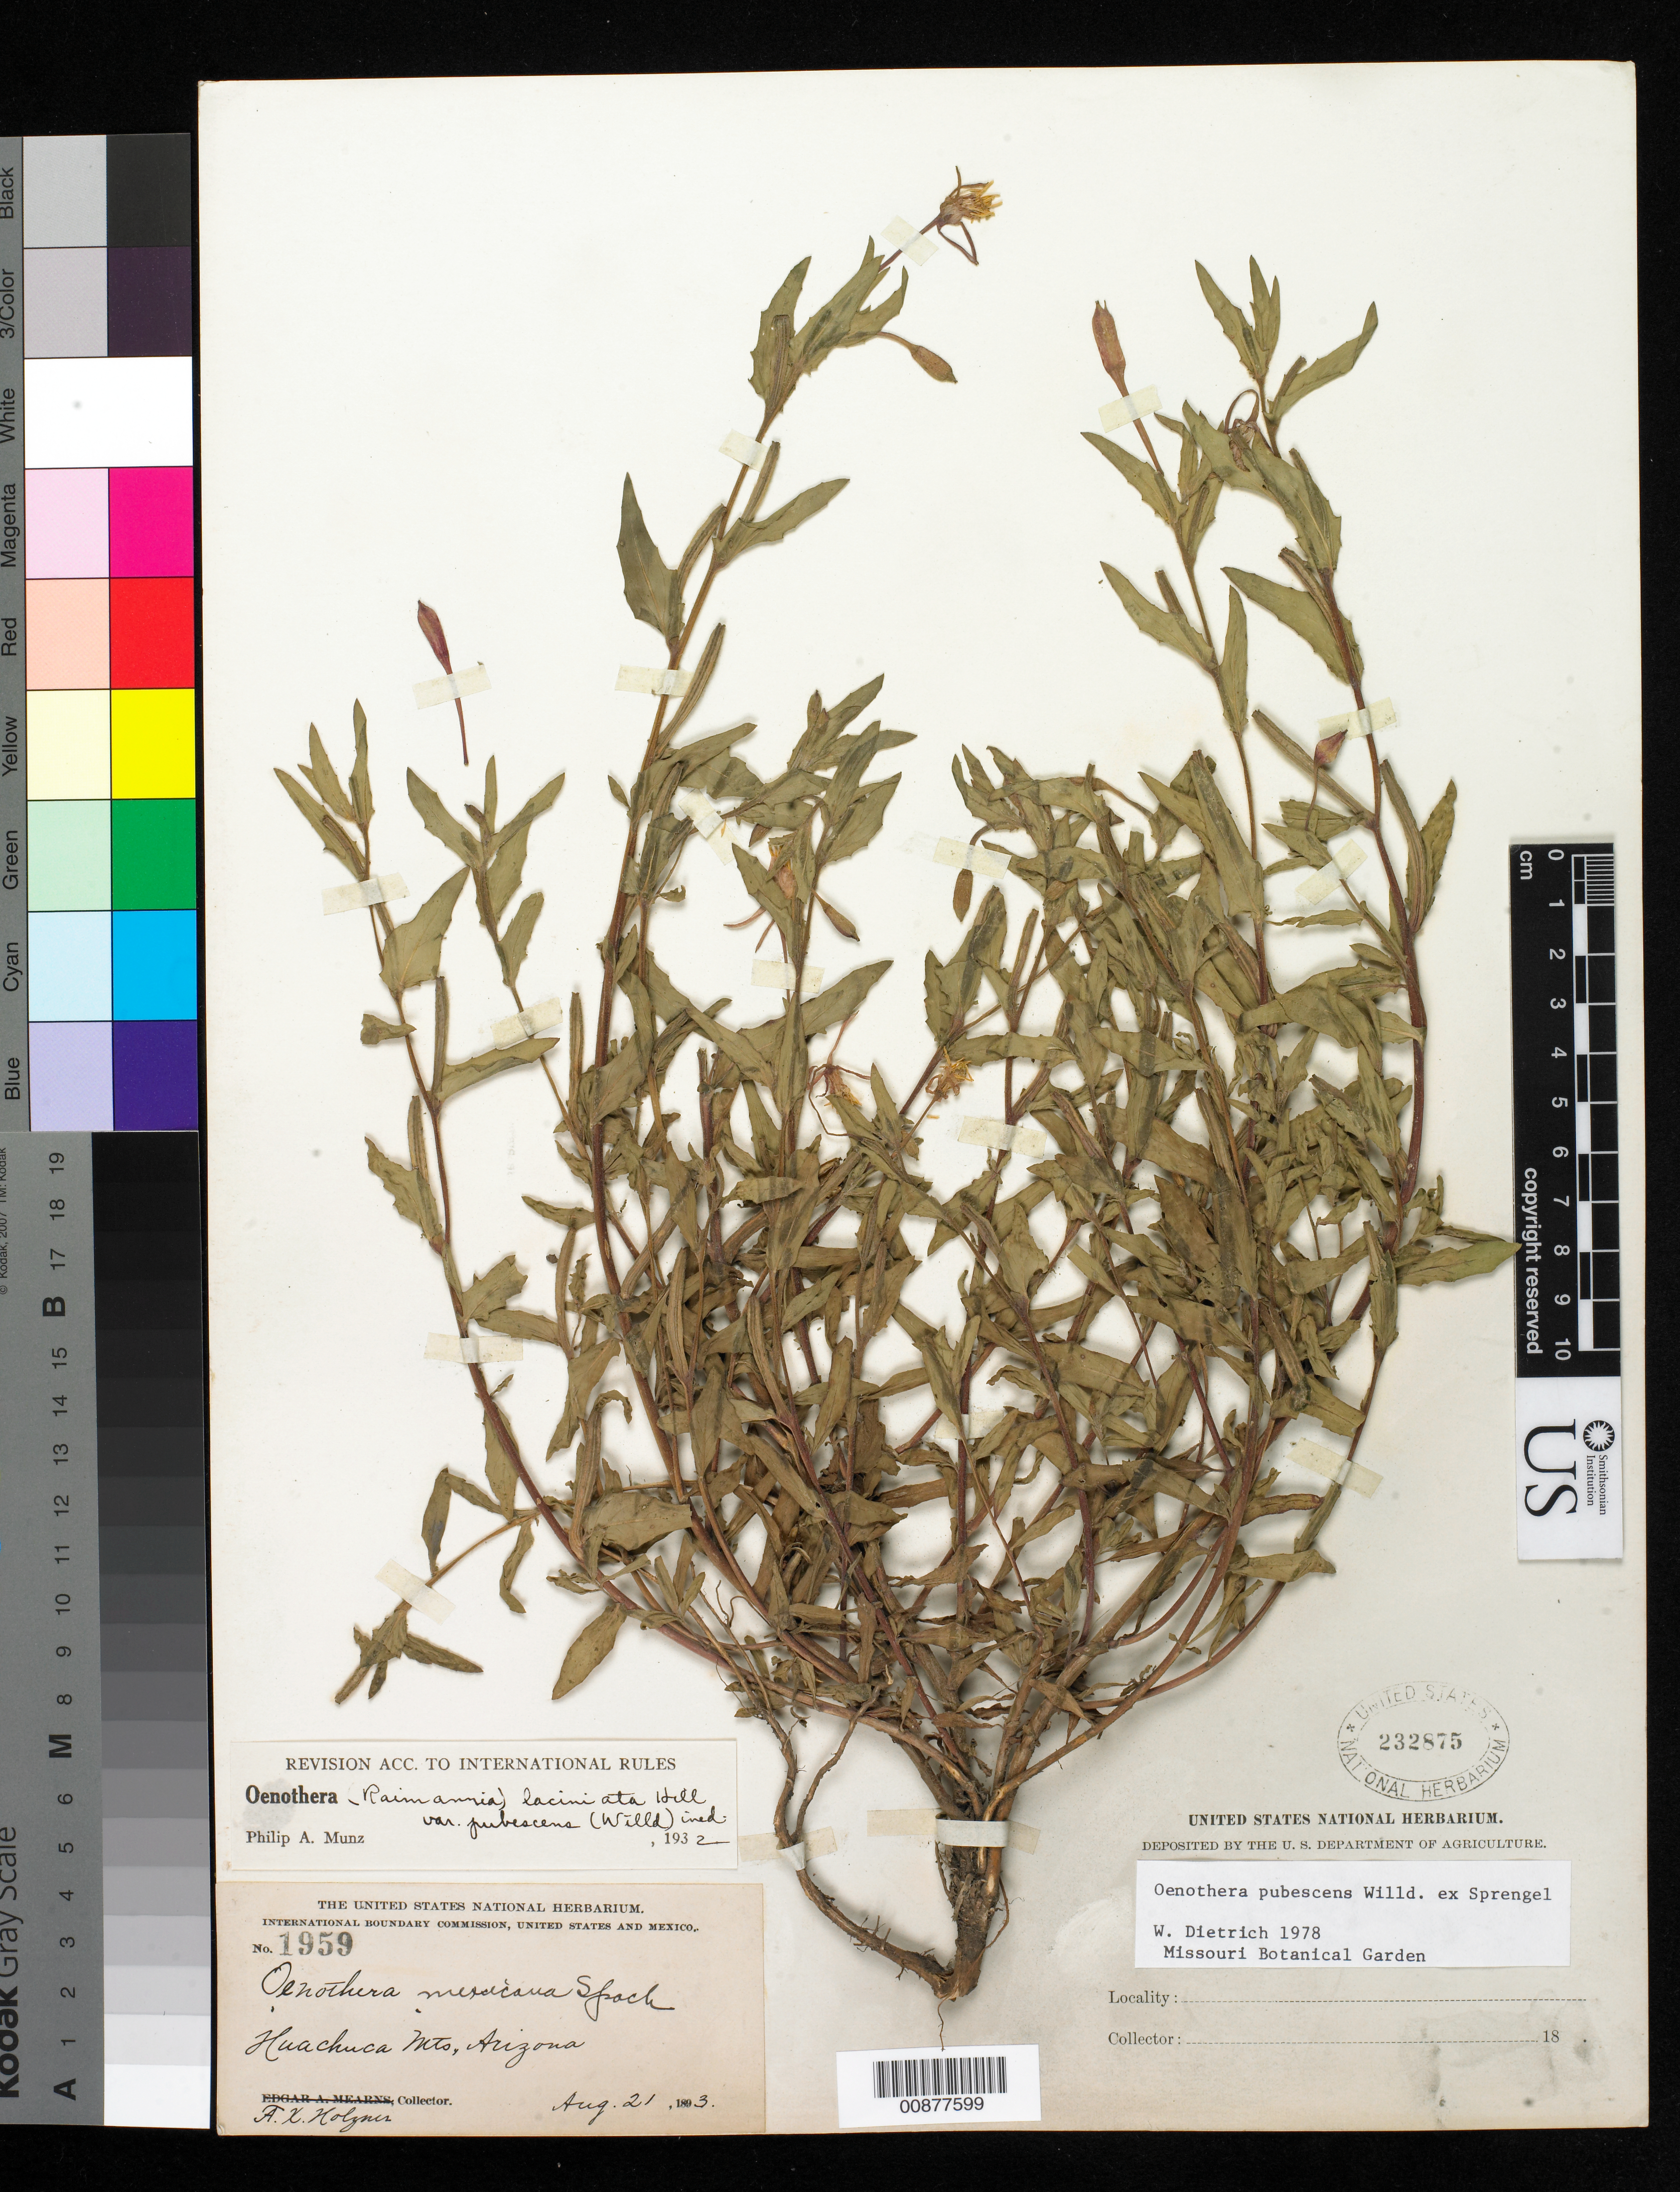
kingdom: Plantae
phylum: Tracheophyta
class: Magnoliopsida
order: Myrtales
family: Onagraceae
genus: Oenothera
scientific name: Oenothera pubescens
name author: Willd. ex Spreng.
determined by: Dietrich, W.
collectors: F. X. Holzner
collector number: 1959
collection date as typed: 21 Aug 1893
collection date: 1893-08-21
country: United States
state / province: Arizona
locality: Huachuca Mts.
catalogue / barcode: US 232875